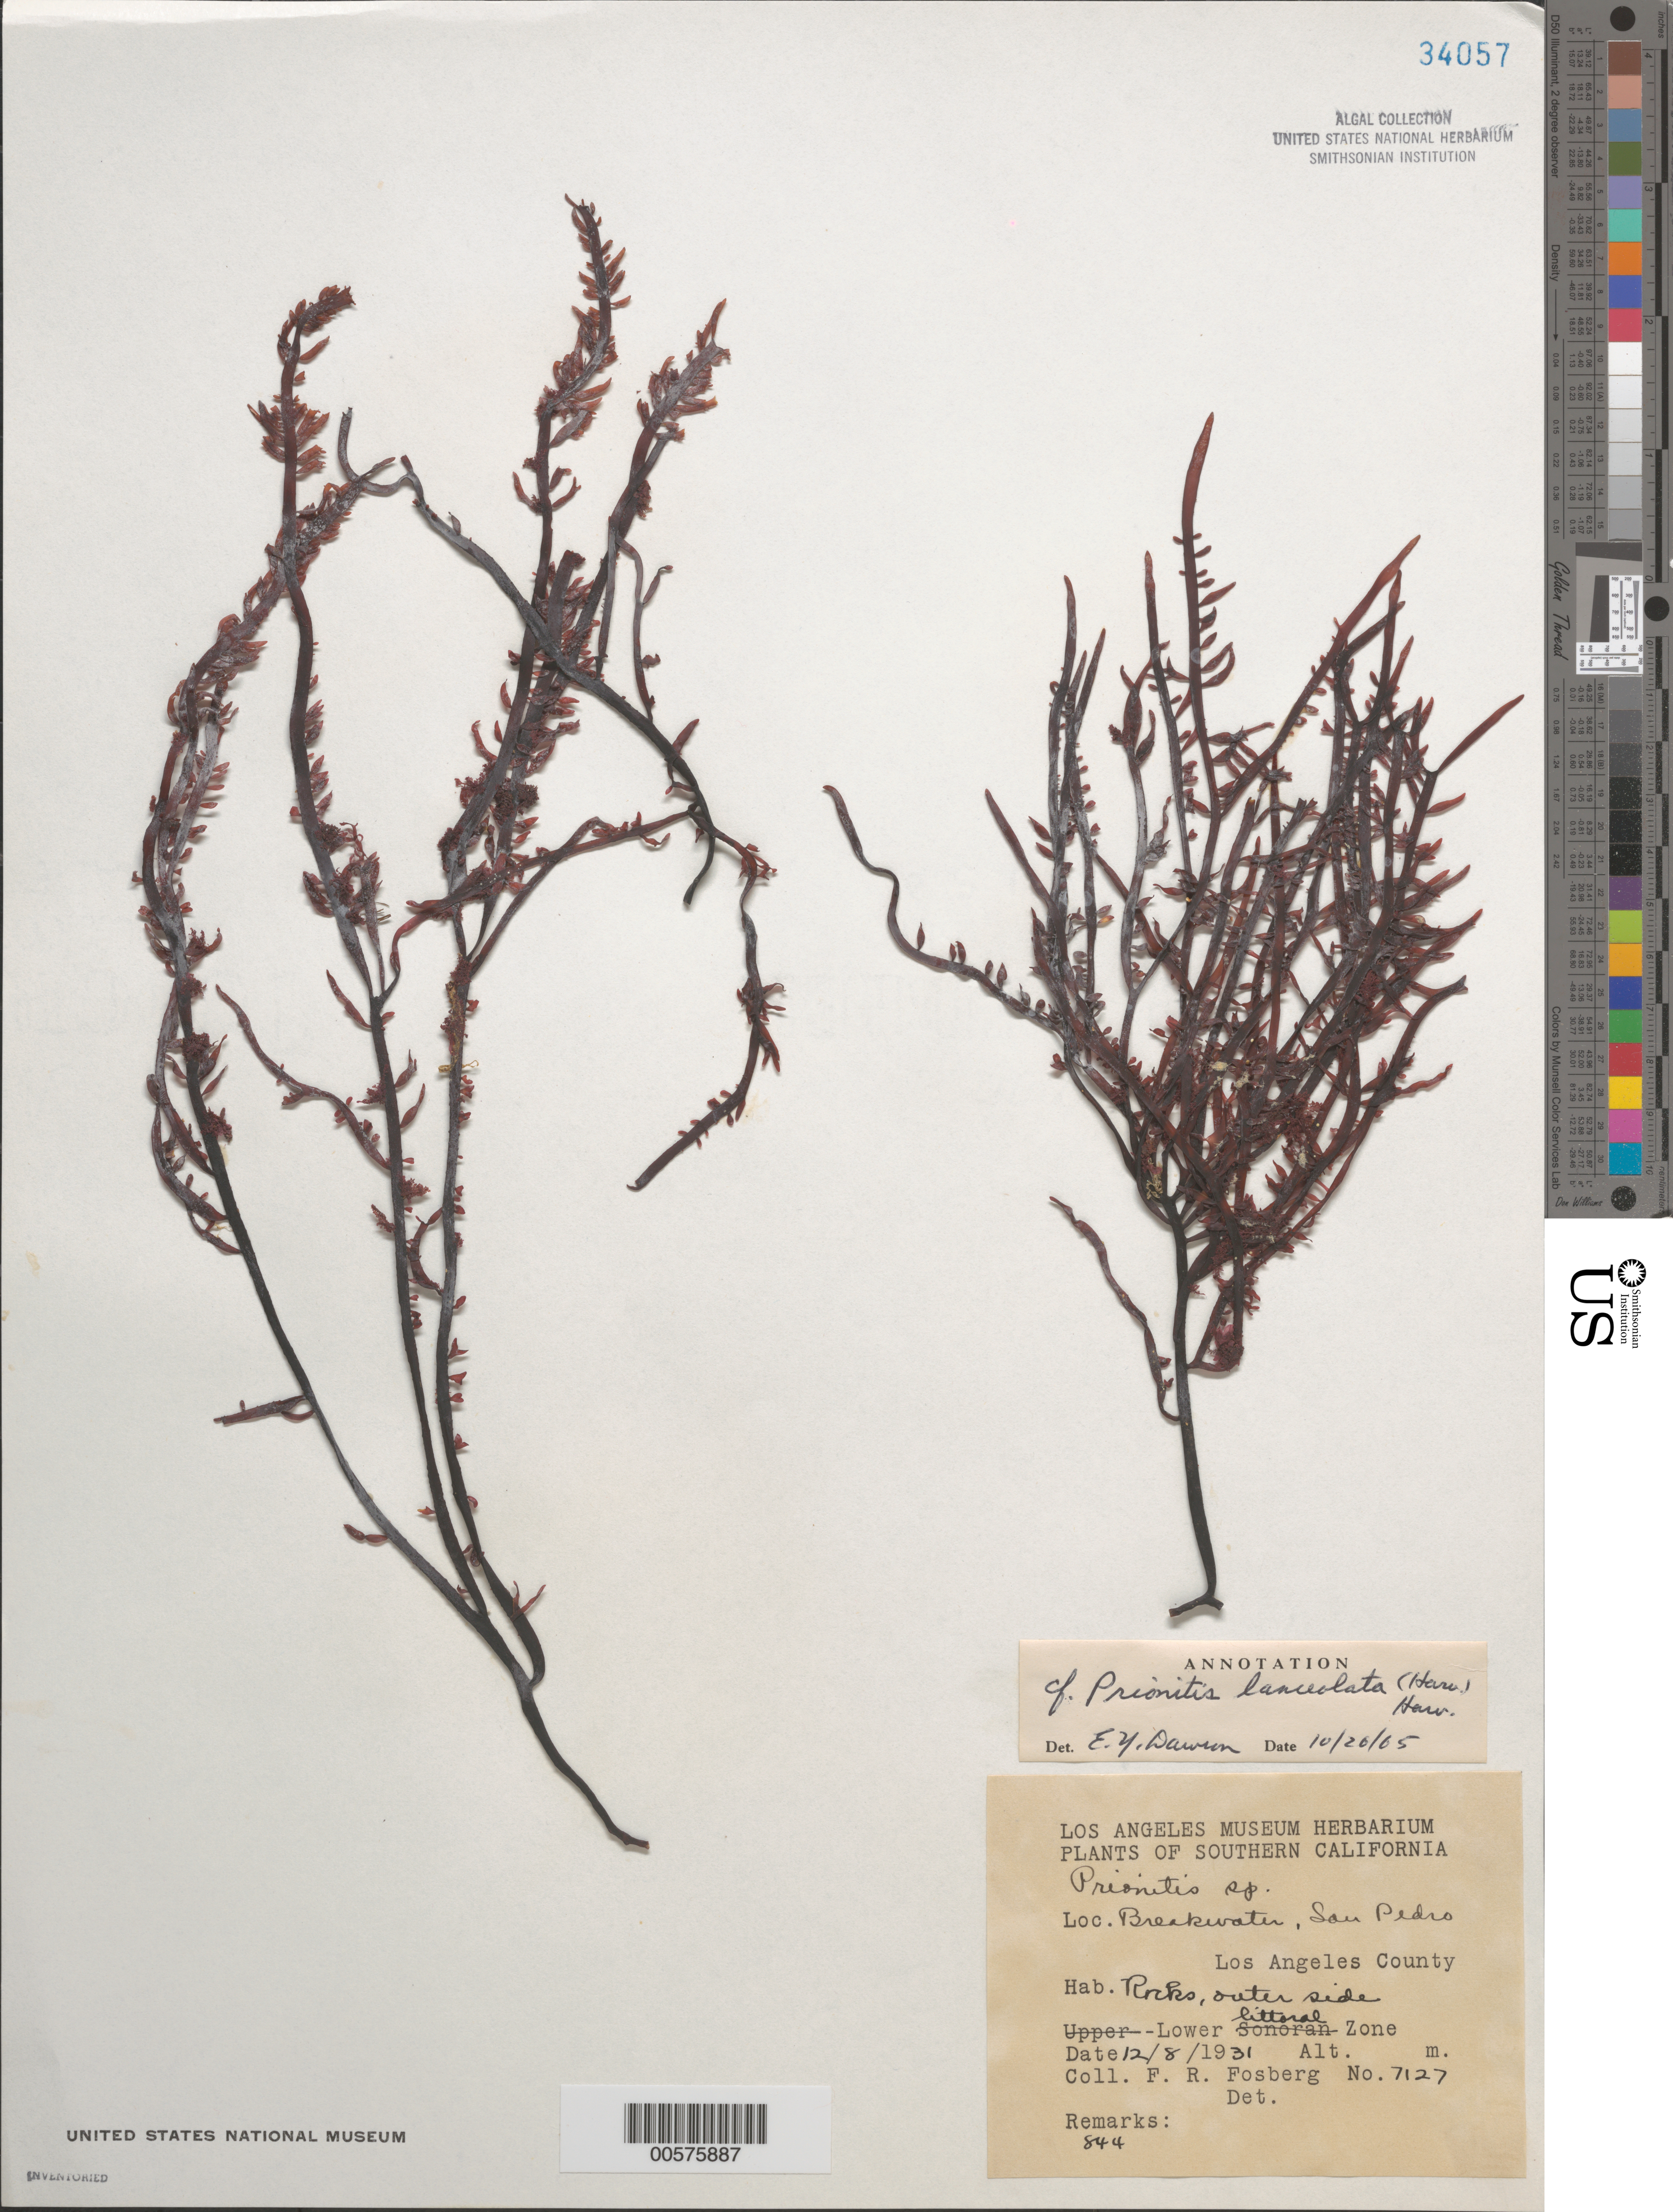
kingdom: Plantae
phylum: Rhodophyta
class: Florideophyceae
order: Cryptonemiales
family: Cryptonemiaceae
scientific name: Prionitis lanceolata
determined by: Dawson, E. Y.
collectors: F. R. Fosberg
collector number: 7127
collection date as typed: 12 Aug 1931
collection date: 1931-08-12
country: United States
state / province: California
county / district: Los Angeles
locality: San Pedro breakwater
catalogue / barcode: US 34057